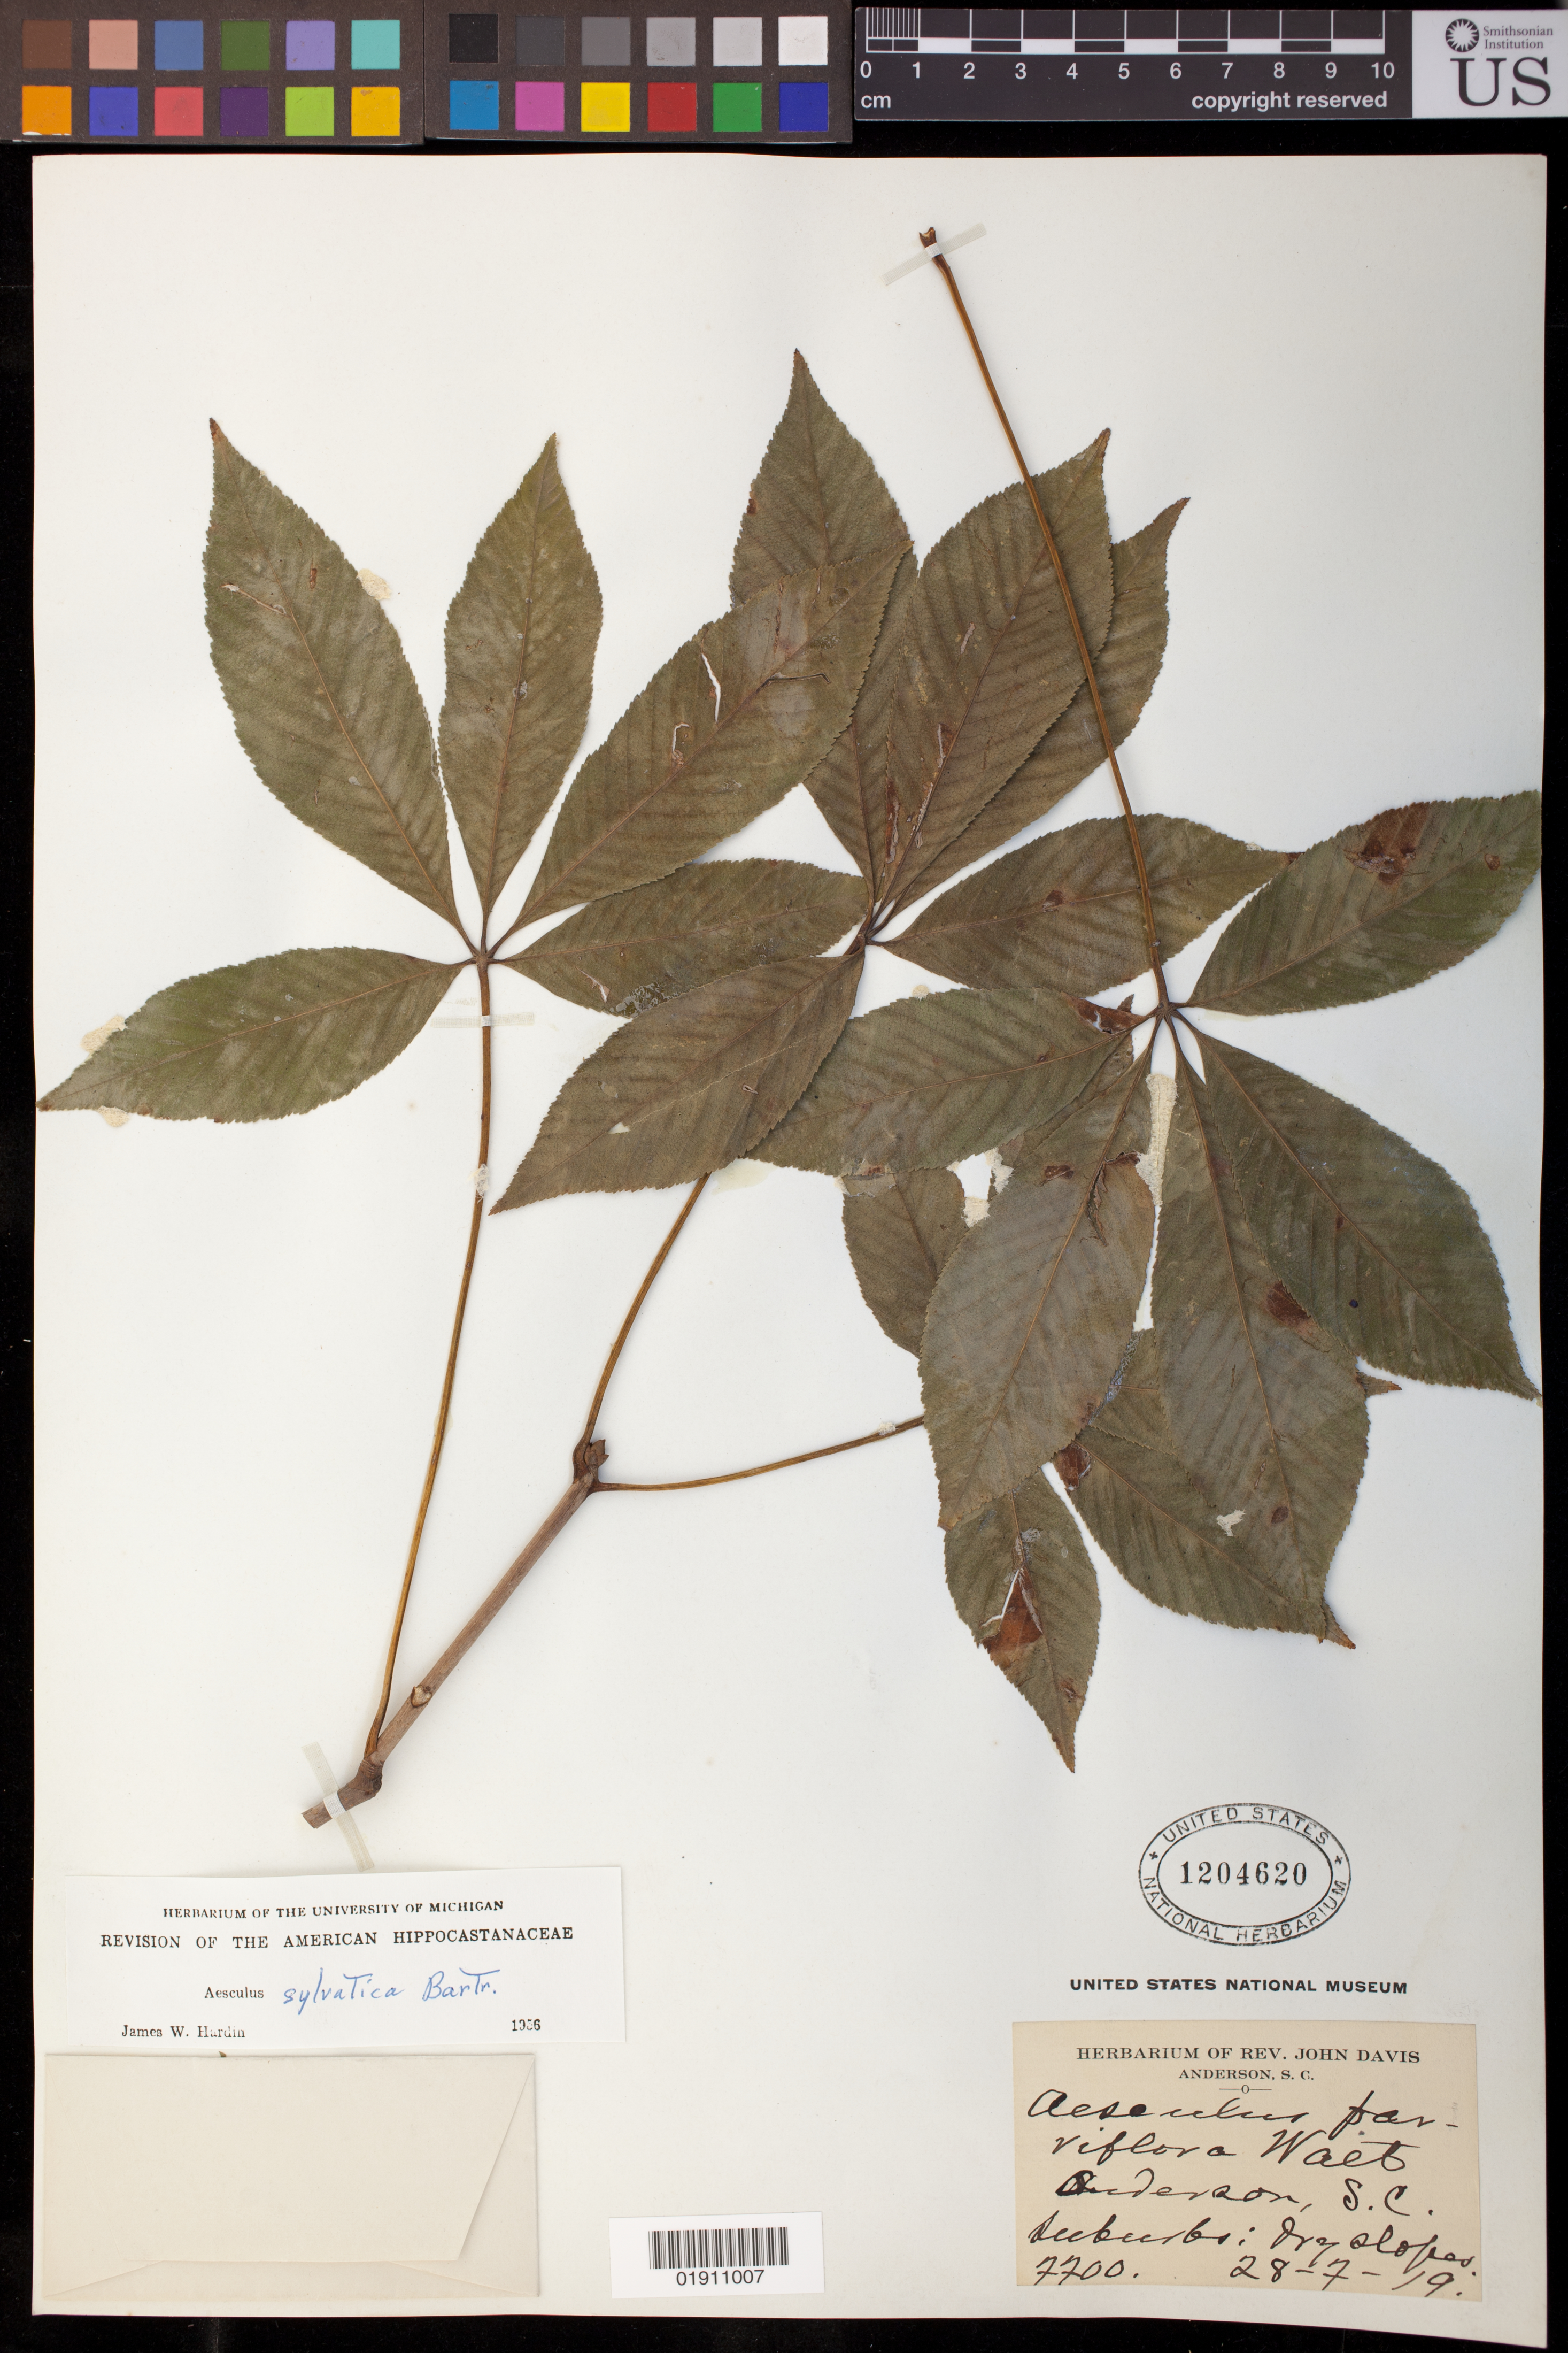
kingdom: Plantae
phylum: Tracheophyta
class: Magnoliopsida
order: Sapindales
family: Sapindaceae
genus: Aesculus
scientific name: Aesculus sylvatica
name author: W. Bartram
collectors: J. Davis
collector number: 7700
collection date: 1919-07-28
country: United States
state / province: South Carolina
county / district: Anderson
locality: Anderson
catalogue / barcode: US 1204620